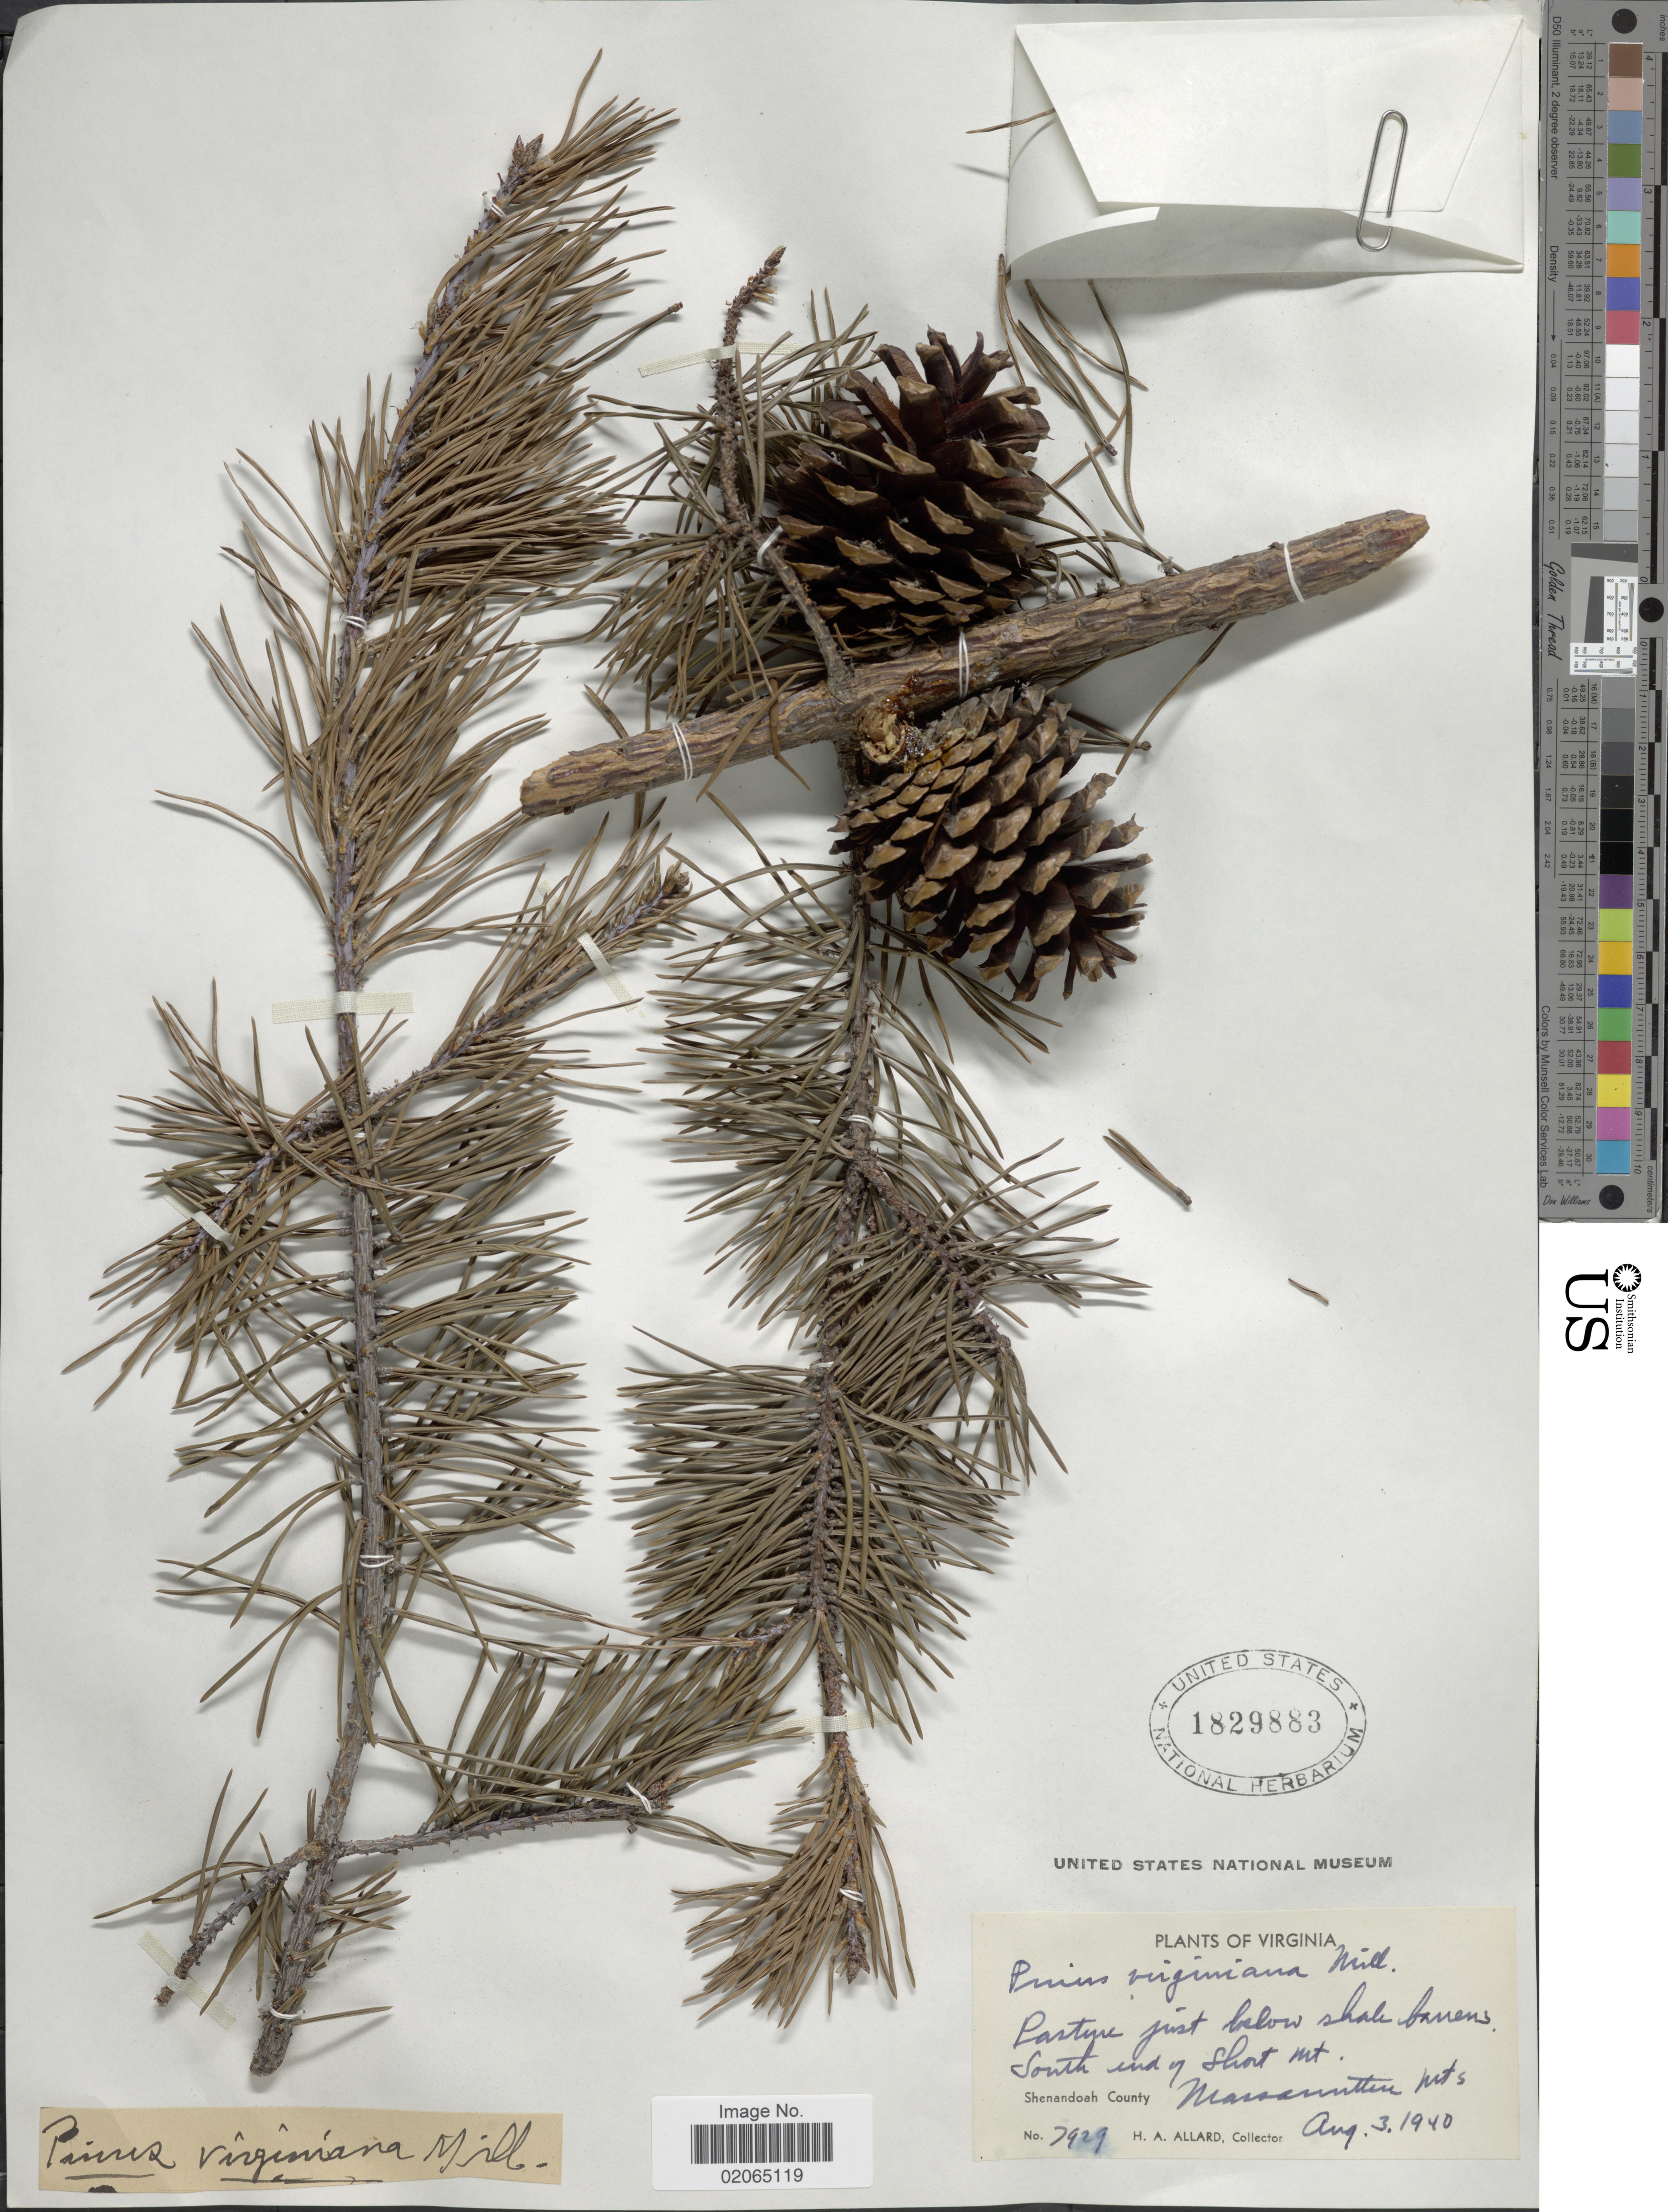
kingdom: Plantae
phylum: Tracheophyta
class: Pinopsida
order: Pinales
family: Pinaceae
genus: Pinus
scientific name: Pinus virginiana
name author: Mill.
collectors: H. A. Allard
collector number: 7929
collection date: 1940-08-03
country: United States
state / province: Virginia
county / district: Shenandoah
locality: Shenandoah County, pasture just below shale barrens, south end of Short Mt.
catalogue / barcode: US 1829883